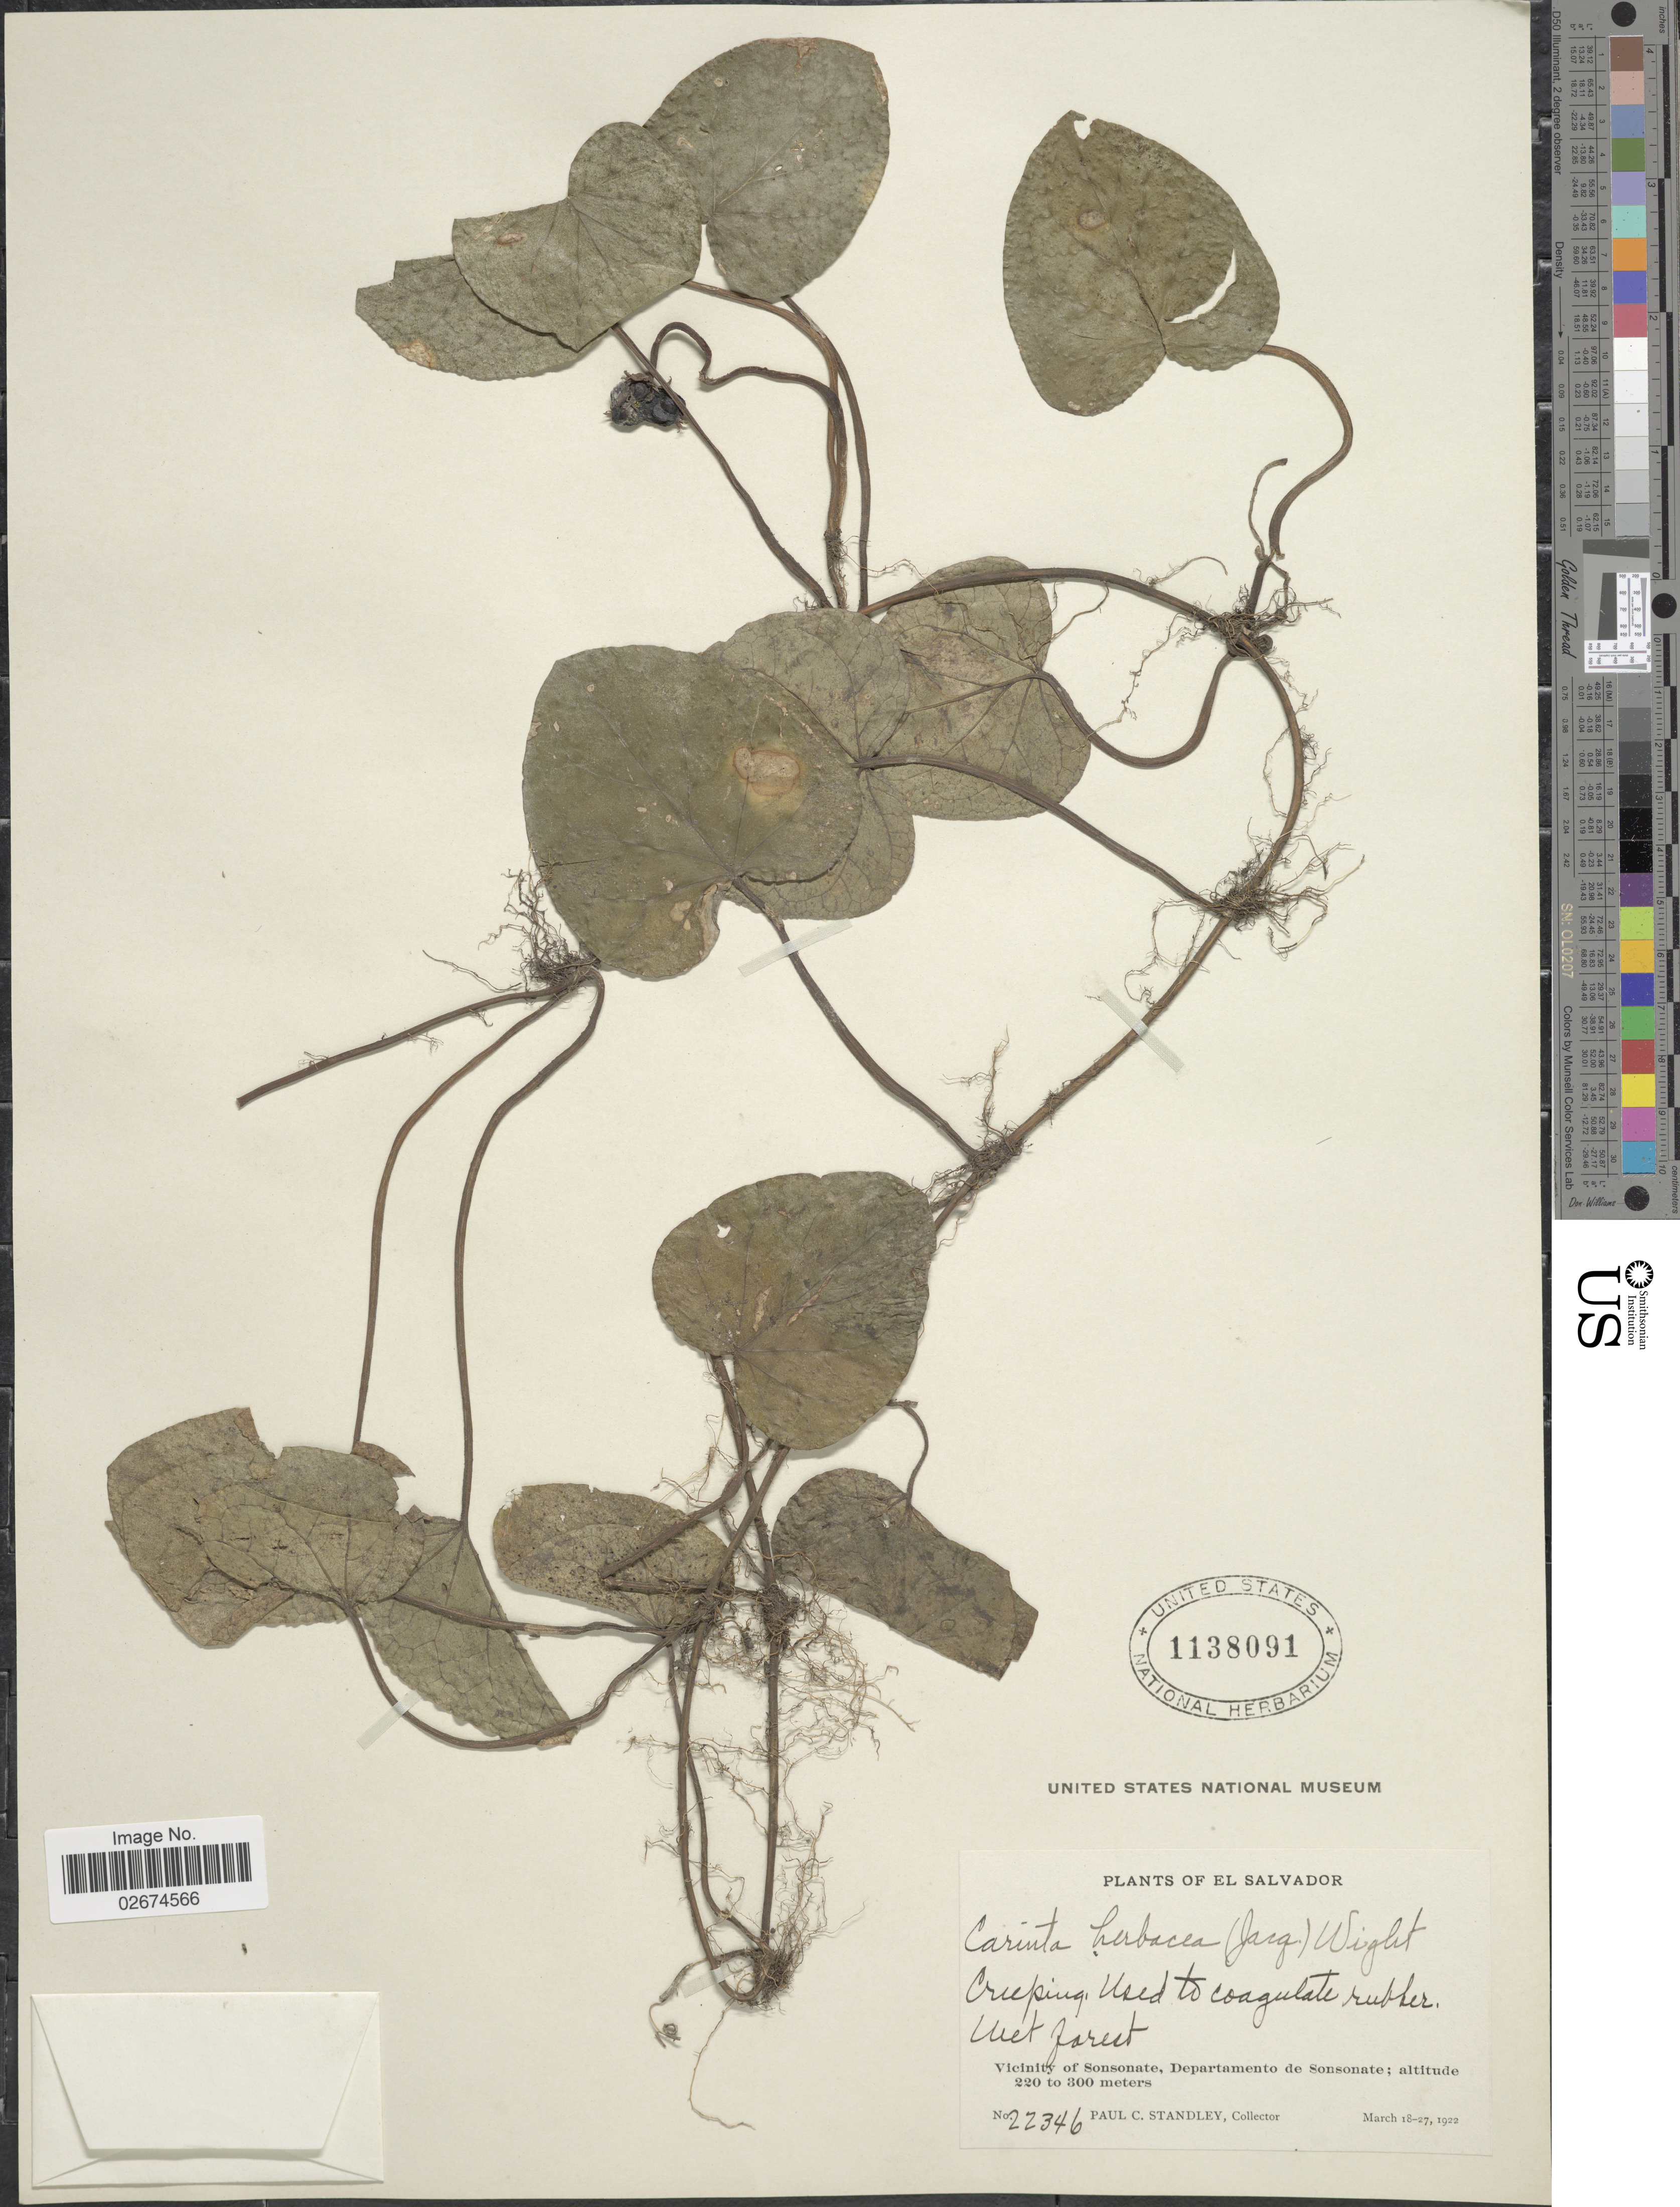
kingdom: Plantae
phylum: Tracheophyta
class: Magnoliopsida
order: Gentianales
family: Rubiaceae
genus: Geophila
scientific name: Geophila macropoda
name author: (Ruiz & Pav.) DC.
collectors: P. C. Standley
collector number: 22346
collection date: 1922-03-18/1922-03-27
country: El Salvador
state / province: Sonsonate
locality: Wet forest, Vicinity of Sonsonate, Departamento de Sonsonate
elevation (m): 220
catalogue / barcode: US 1138091